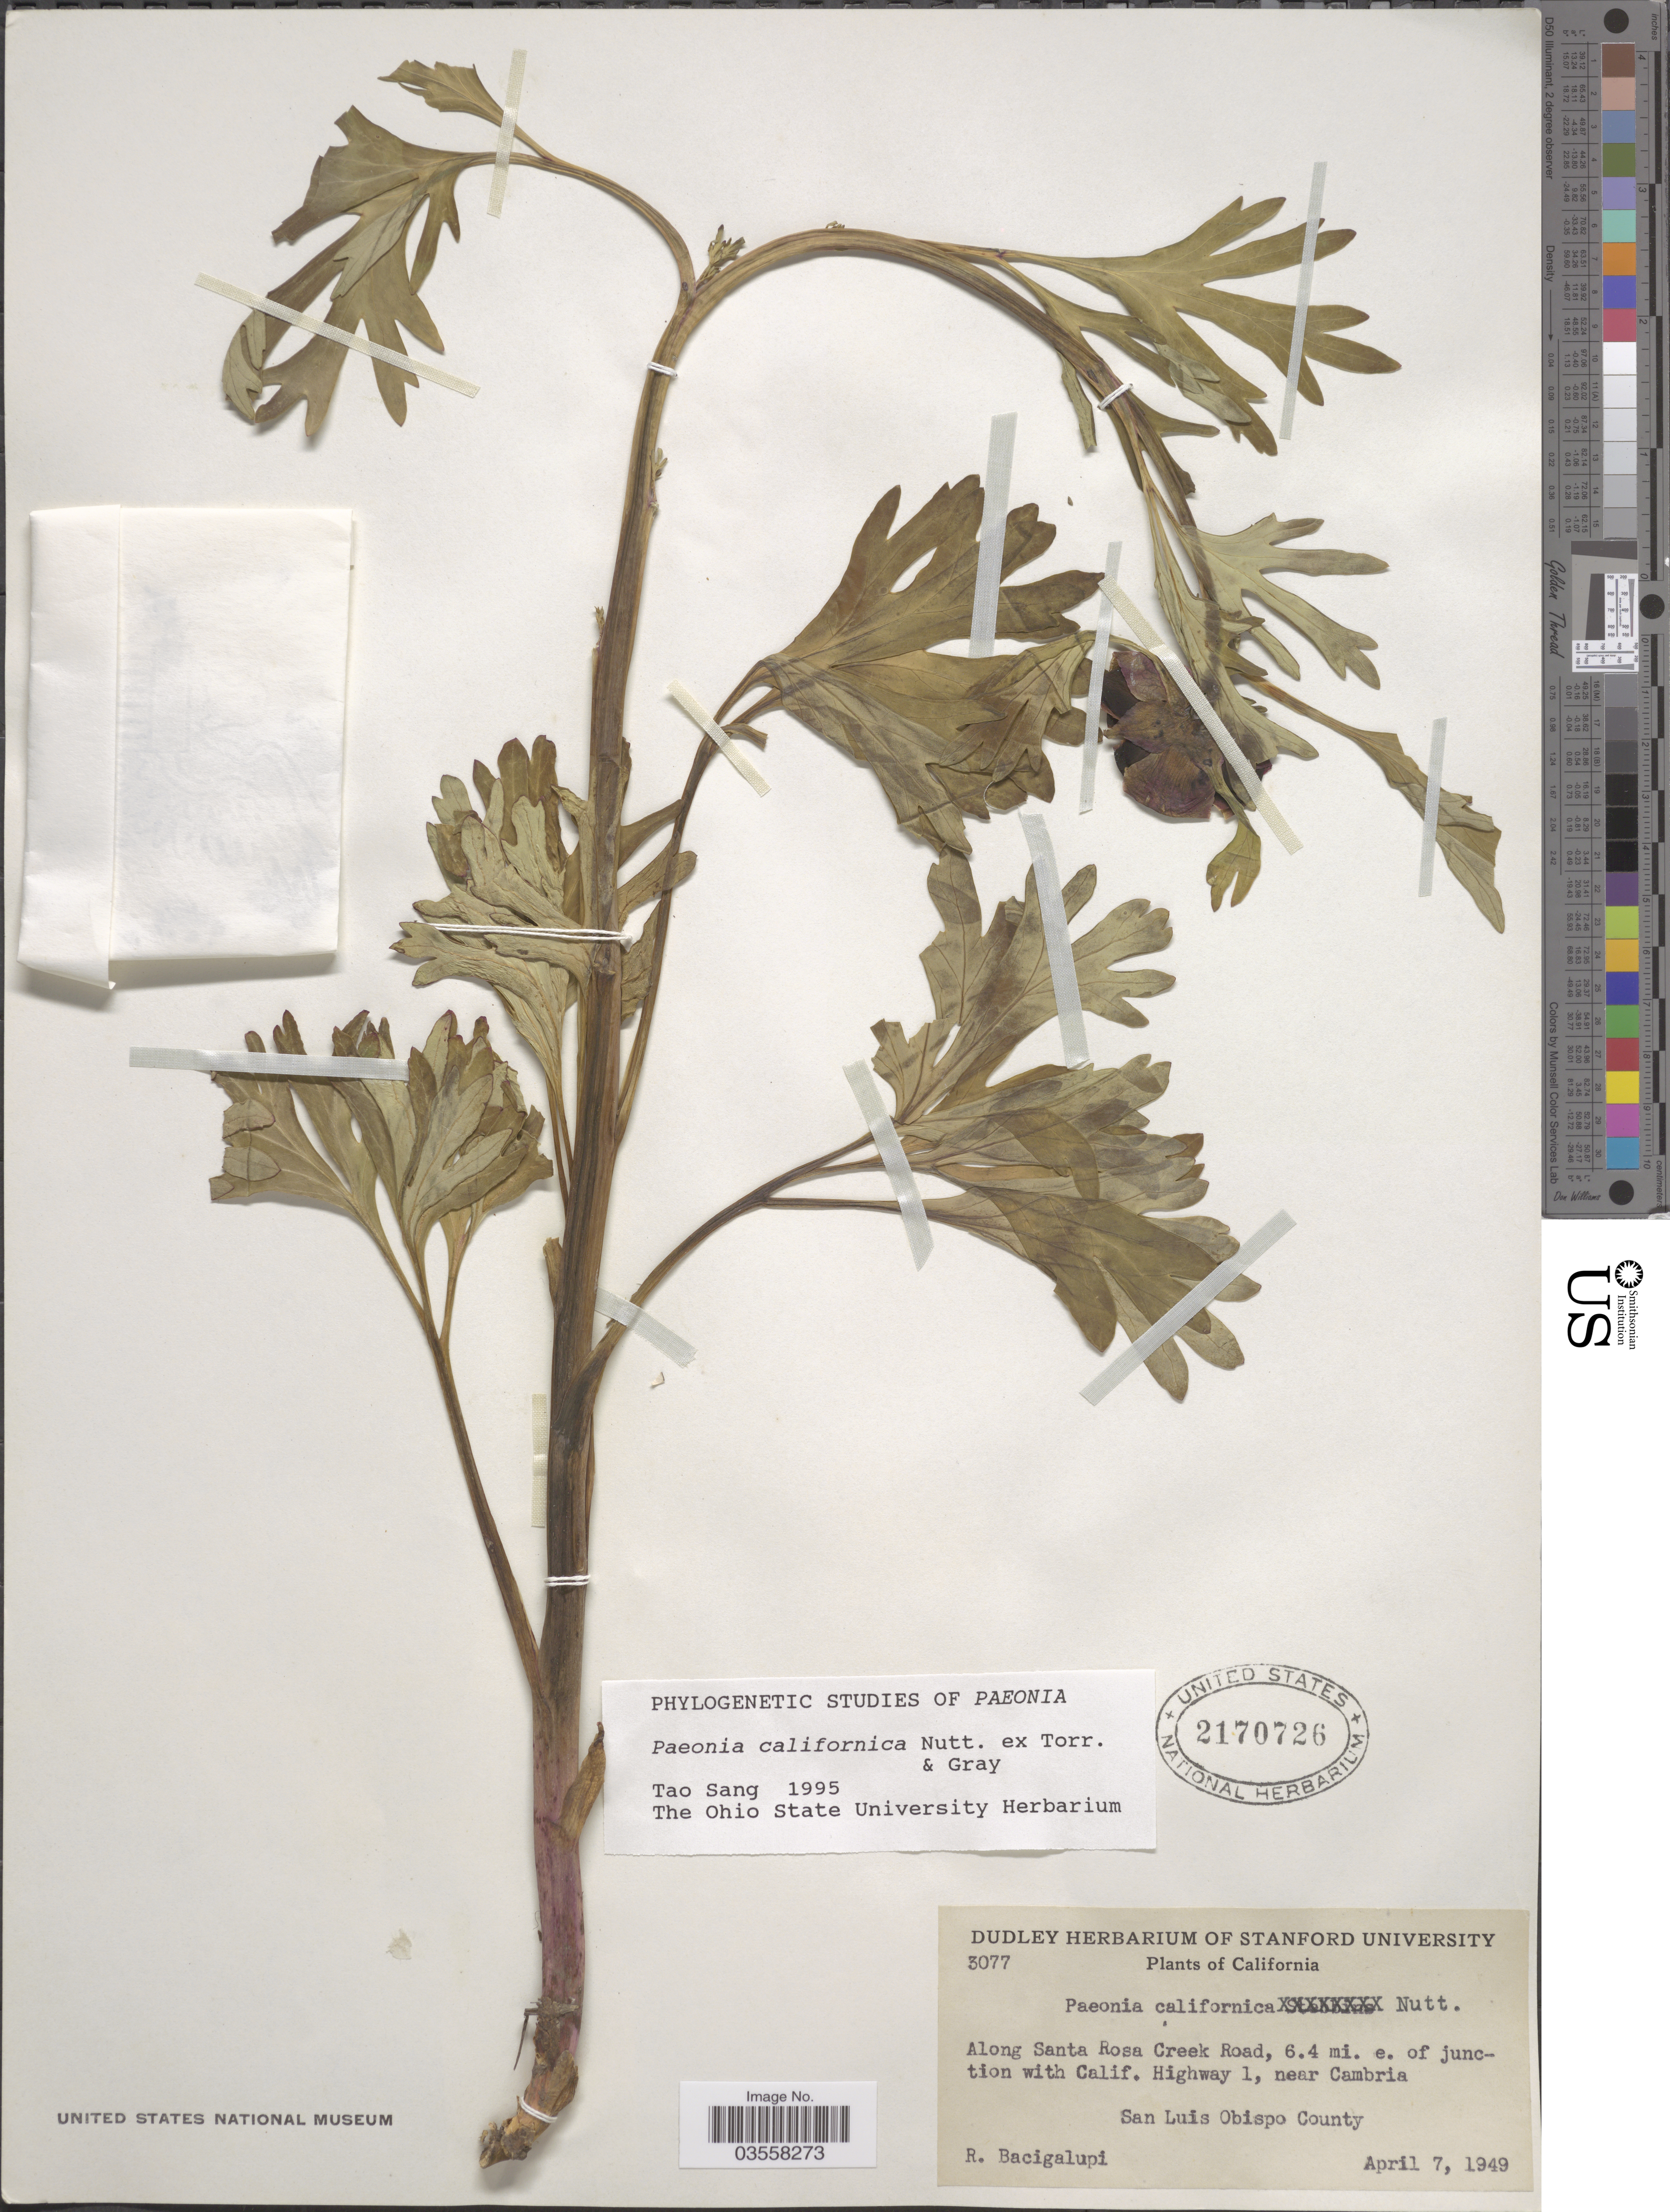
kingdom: Plantae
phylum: Tracheophyta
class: Magnoliopsida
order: Saxifragales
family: Paeoniaceae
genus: Paeonia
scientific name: Paeonia californica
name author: Nutt. ex Torr. & A. Gray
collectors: R. Bacigalupi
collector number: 3077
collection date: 1949-04-07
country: United States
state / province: California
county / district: San Luis Obispo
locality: Along Santa Rosa Creek Road, 6.4 mi. e. of junction with Calif. Highway 1, near Cambria. San Luis Obispo County.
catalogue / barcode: US 2170726